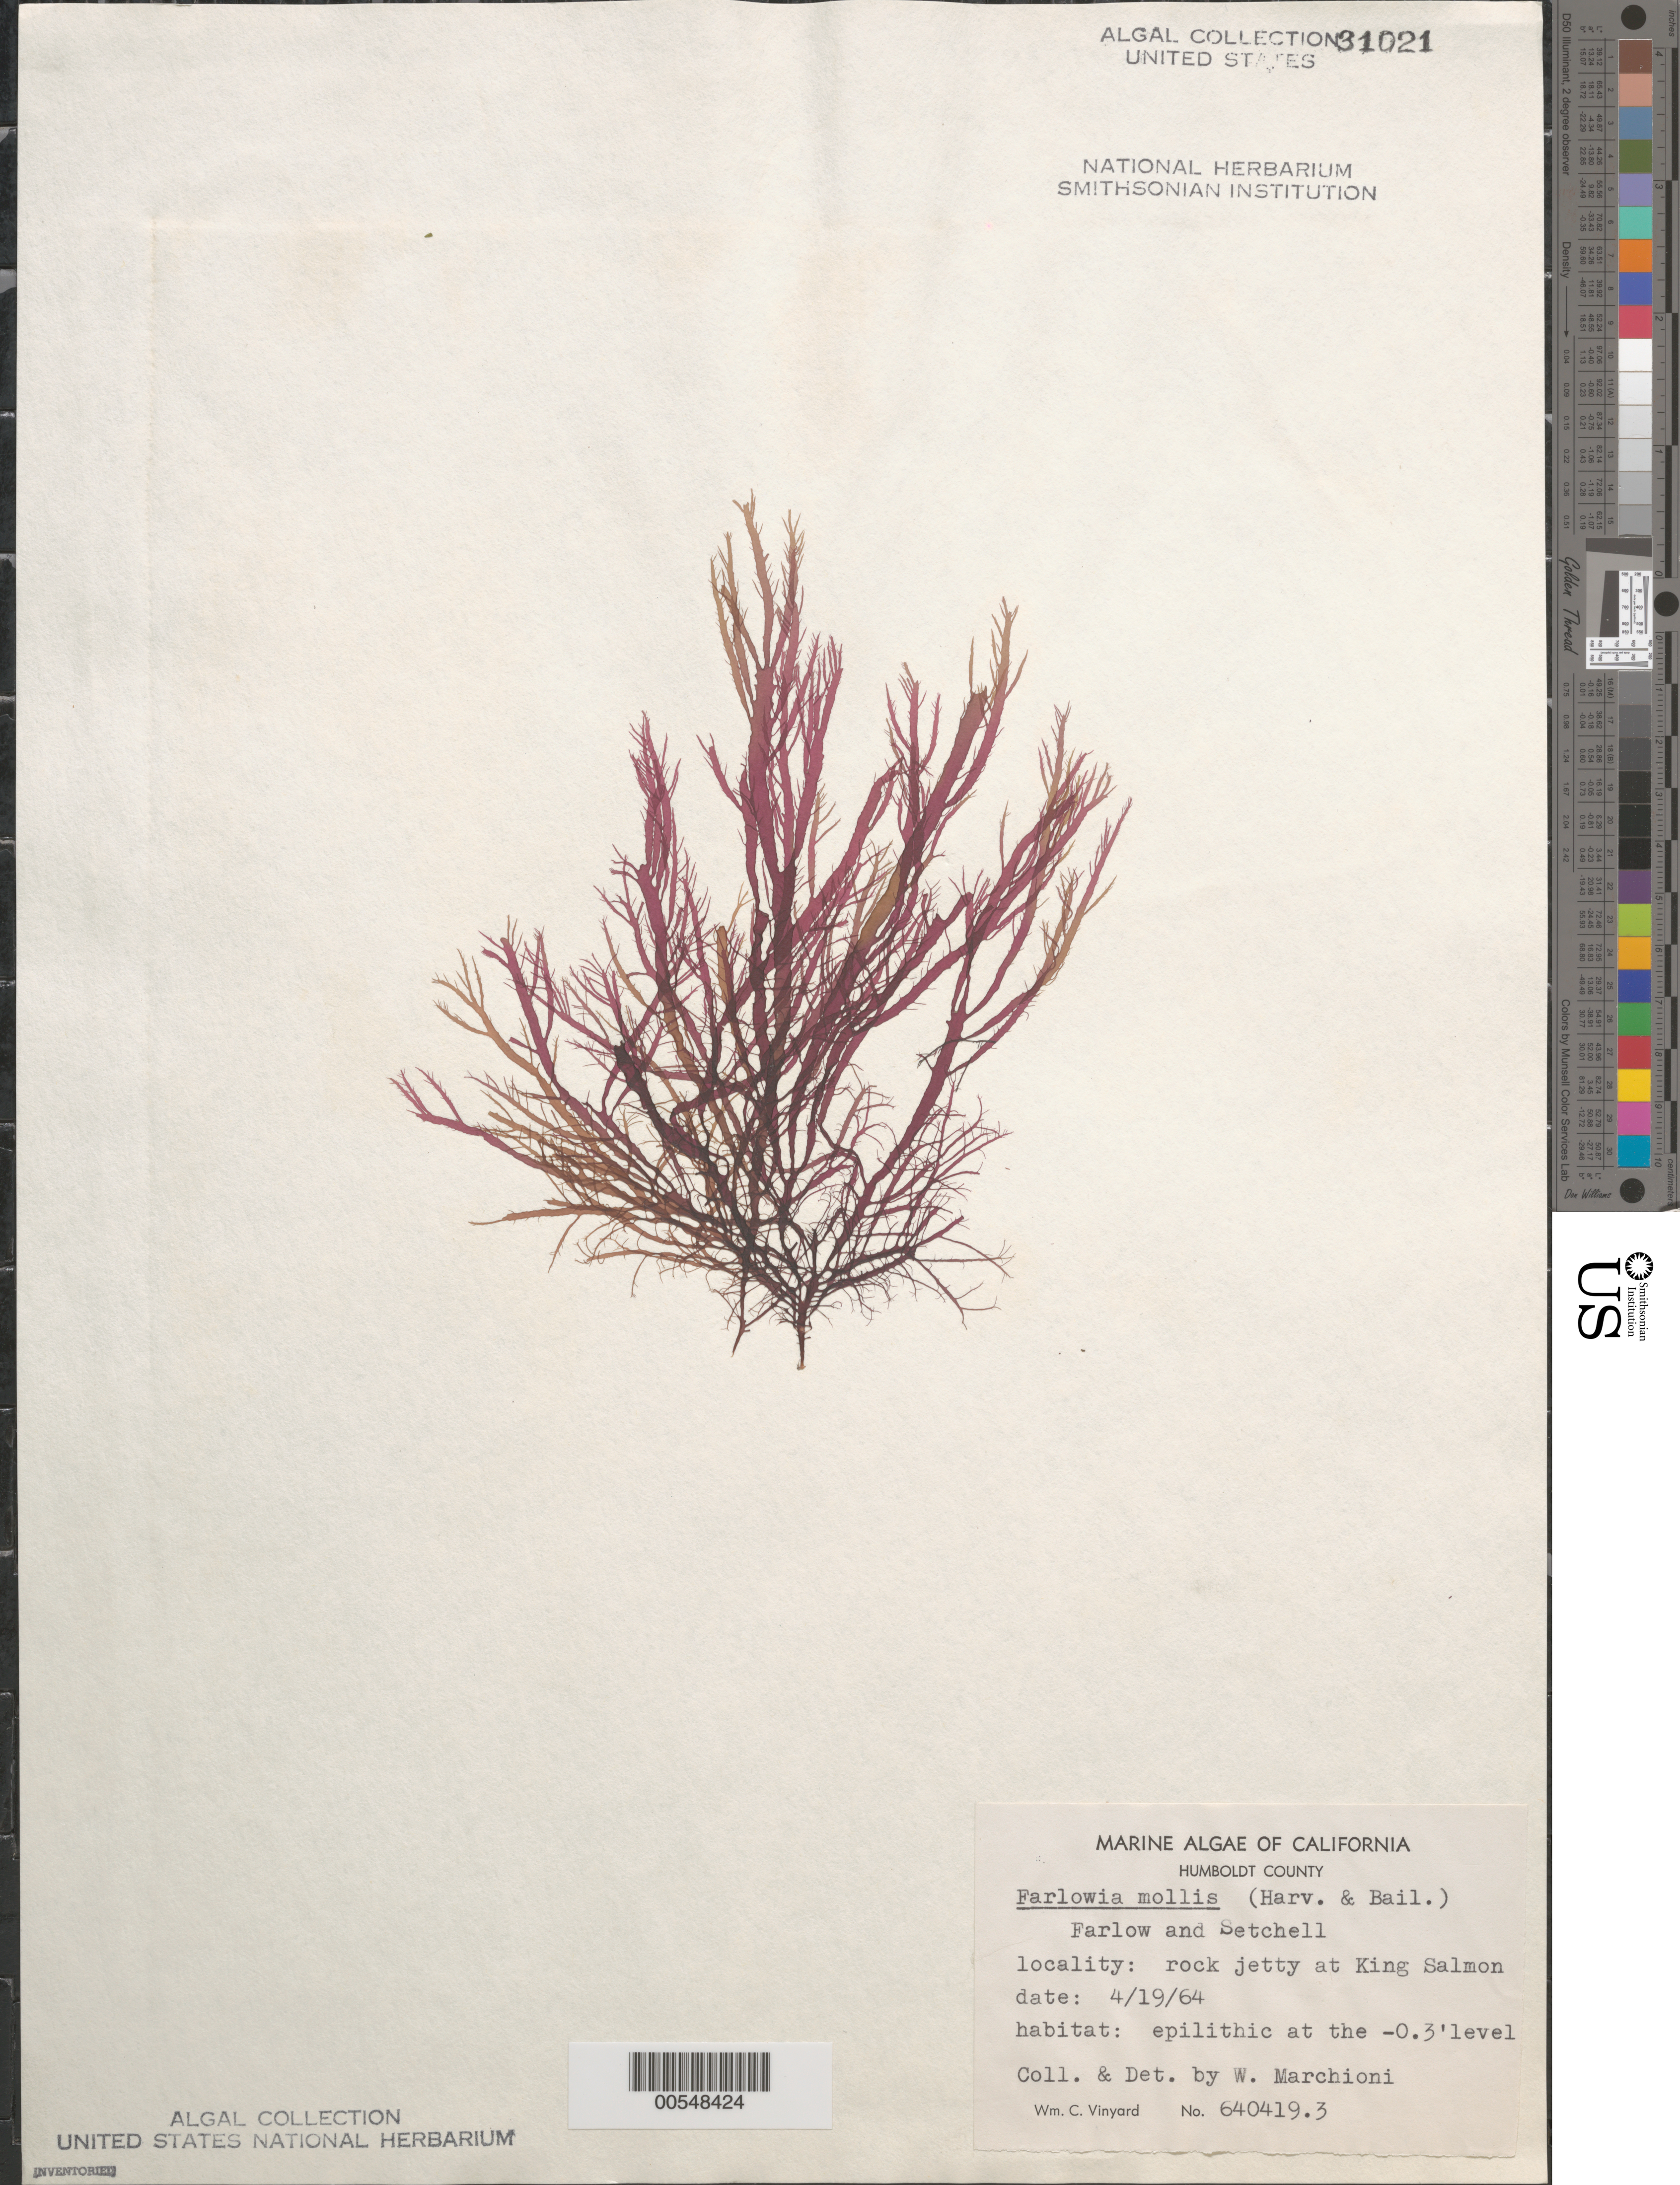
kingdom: Plantae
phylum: Rhodophyta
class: Florideophyceae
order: Gigartinales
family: Dumontiaceae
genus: Farlowia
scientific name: Farlowia mollis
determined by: Marchioni, W.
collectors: W. Marchioni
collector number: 640419.3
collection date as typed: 19 Apr 1964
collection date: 1964-04-19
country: United States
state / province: California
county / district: Humboldt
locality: Rock jetty at King Salmon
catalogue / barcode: US 31021